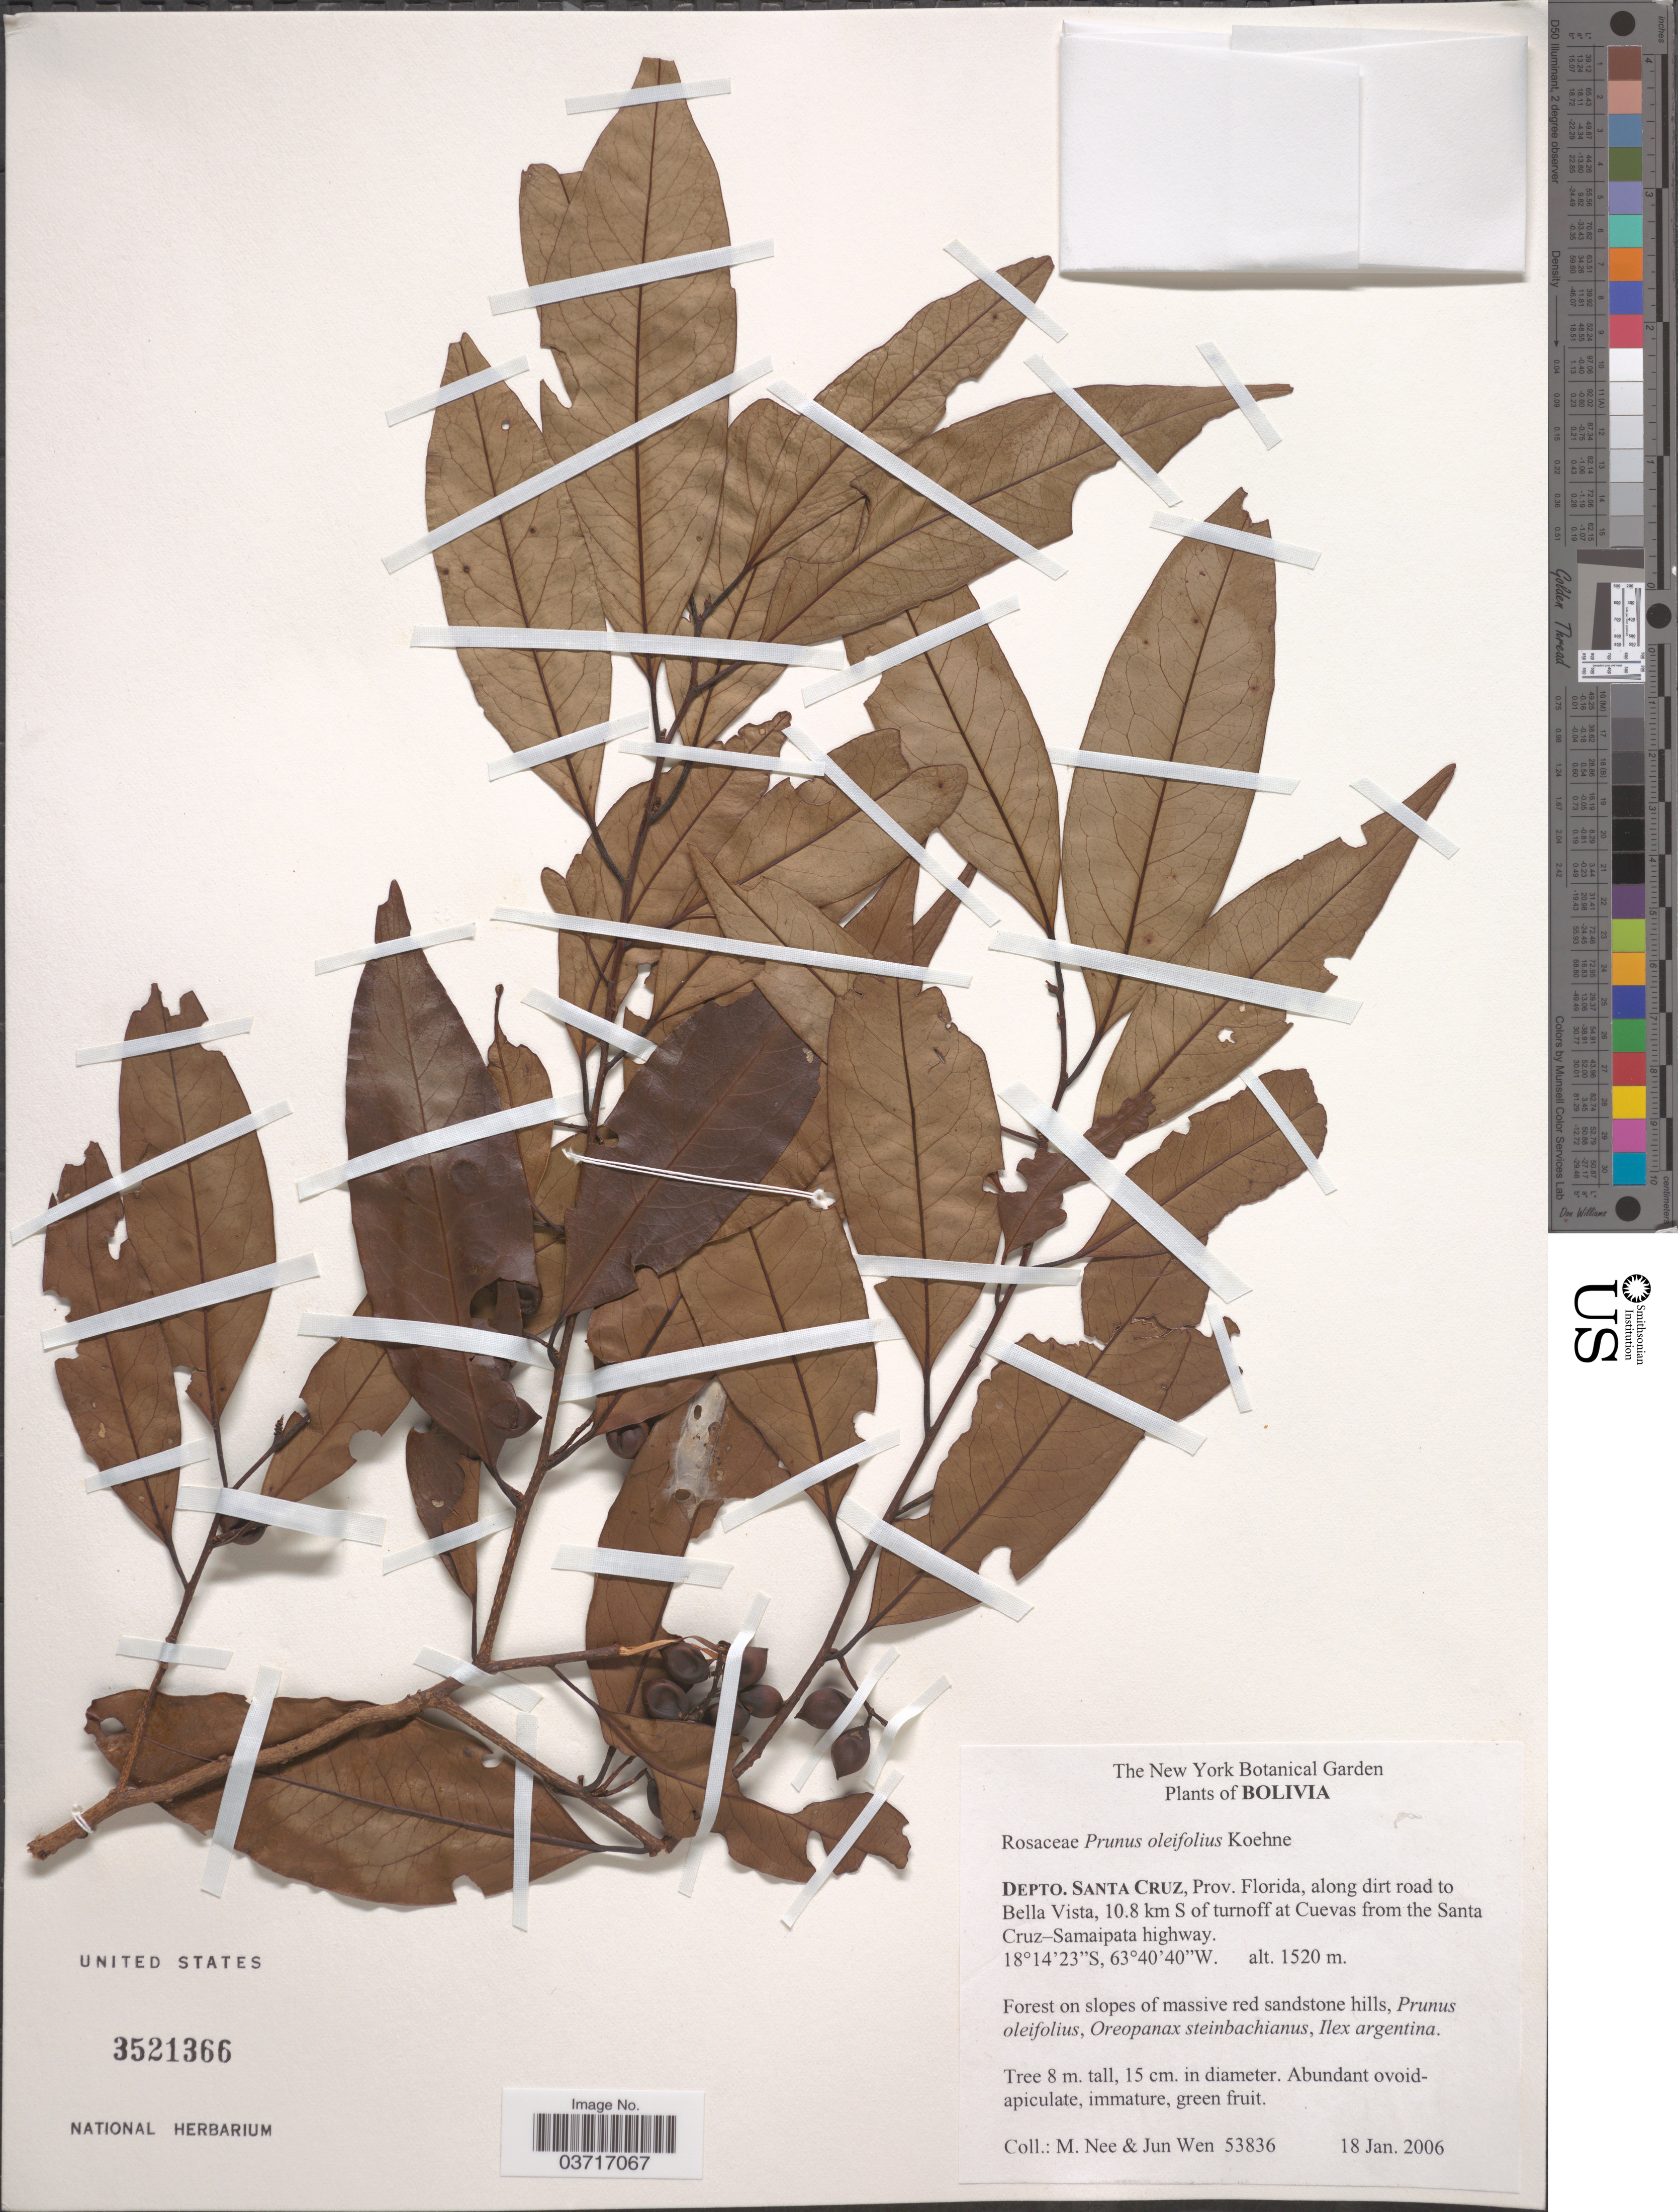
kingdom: Plantae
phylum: Tracheophyta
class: Magnoliopsida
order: Rosales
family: Rosaceae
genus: Prunus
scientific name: Prunus oleifolia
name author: Koehne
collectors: M. Nee & J. Wen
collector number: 53836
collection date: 2006-01-18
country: Bolivia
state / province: Santa Cruz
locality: Depto. Santa Cruz, Prov. Florida, along dirt road to Bella Vista, 10.8 km S of turnoff at Cuevas from the Santa Cruz-Samaipata highway.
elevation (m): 1520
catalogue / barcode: US 3521366